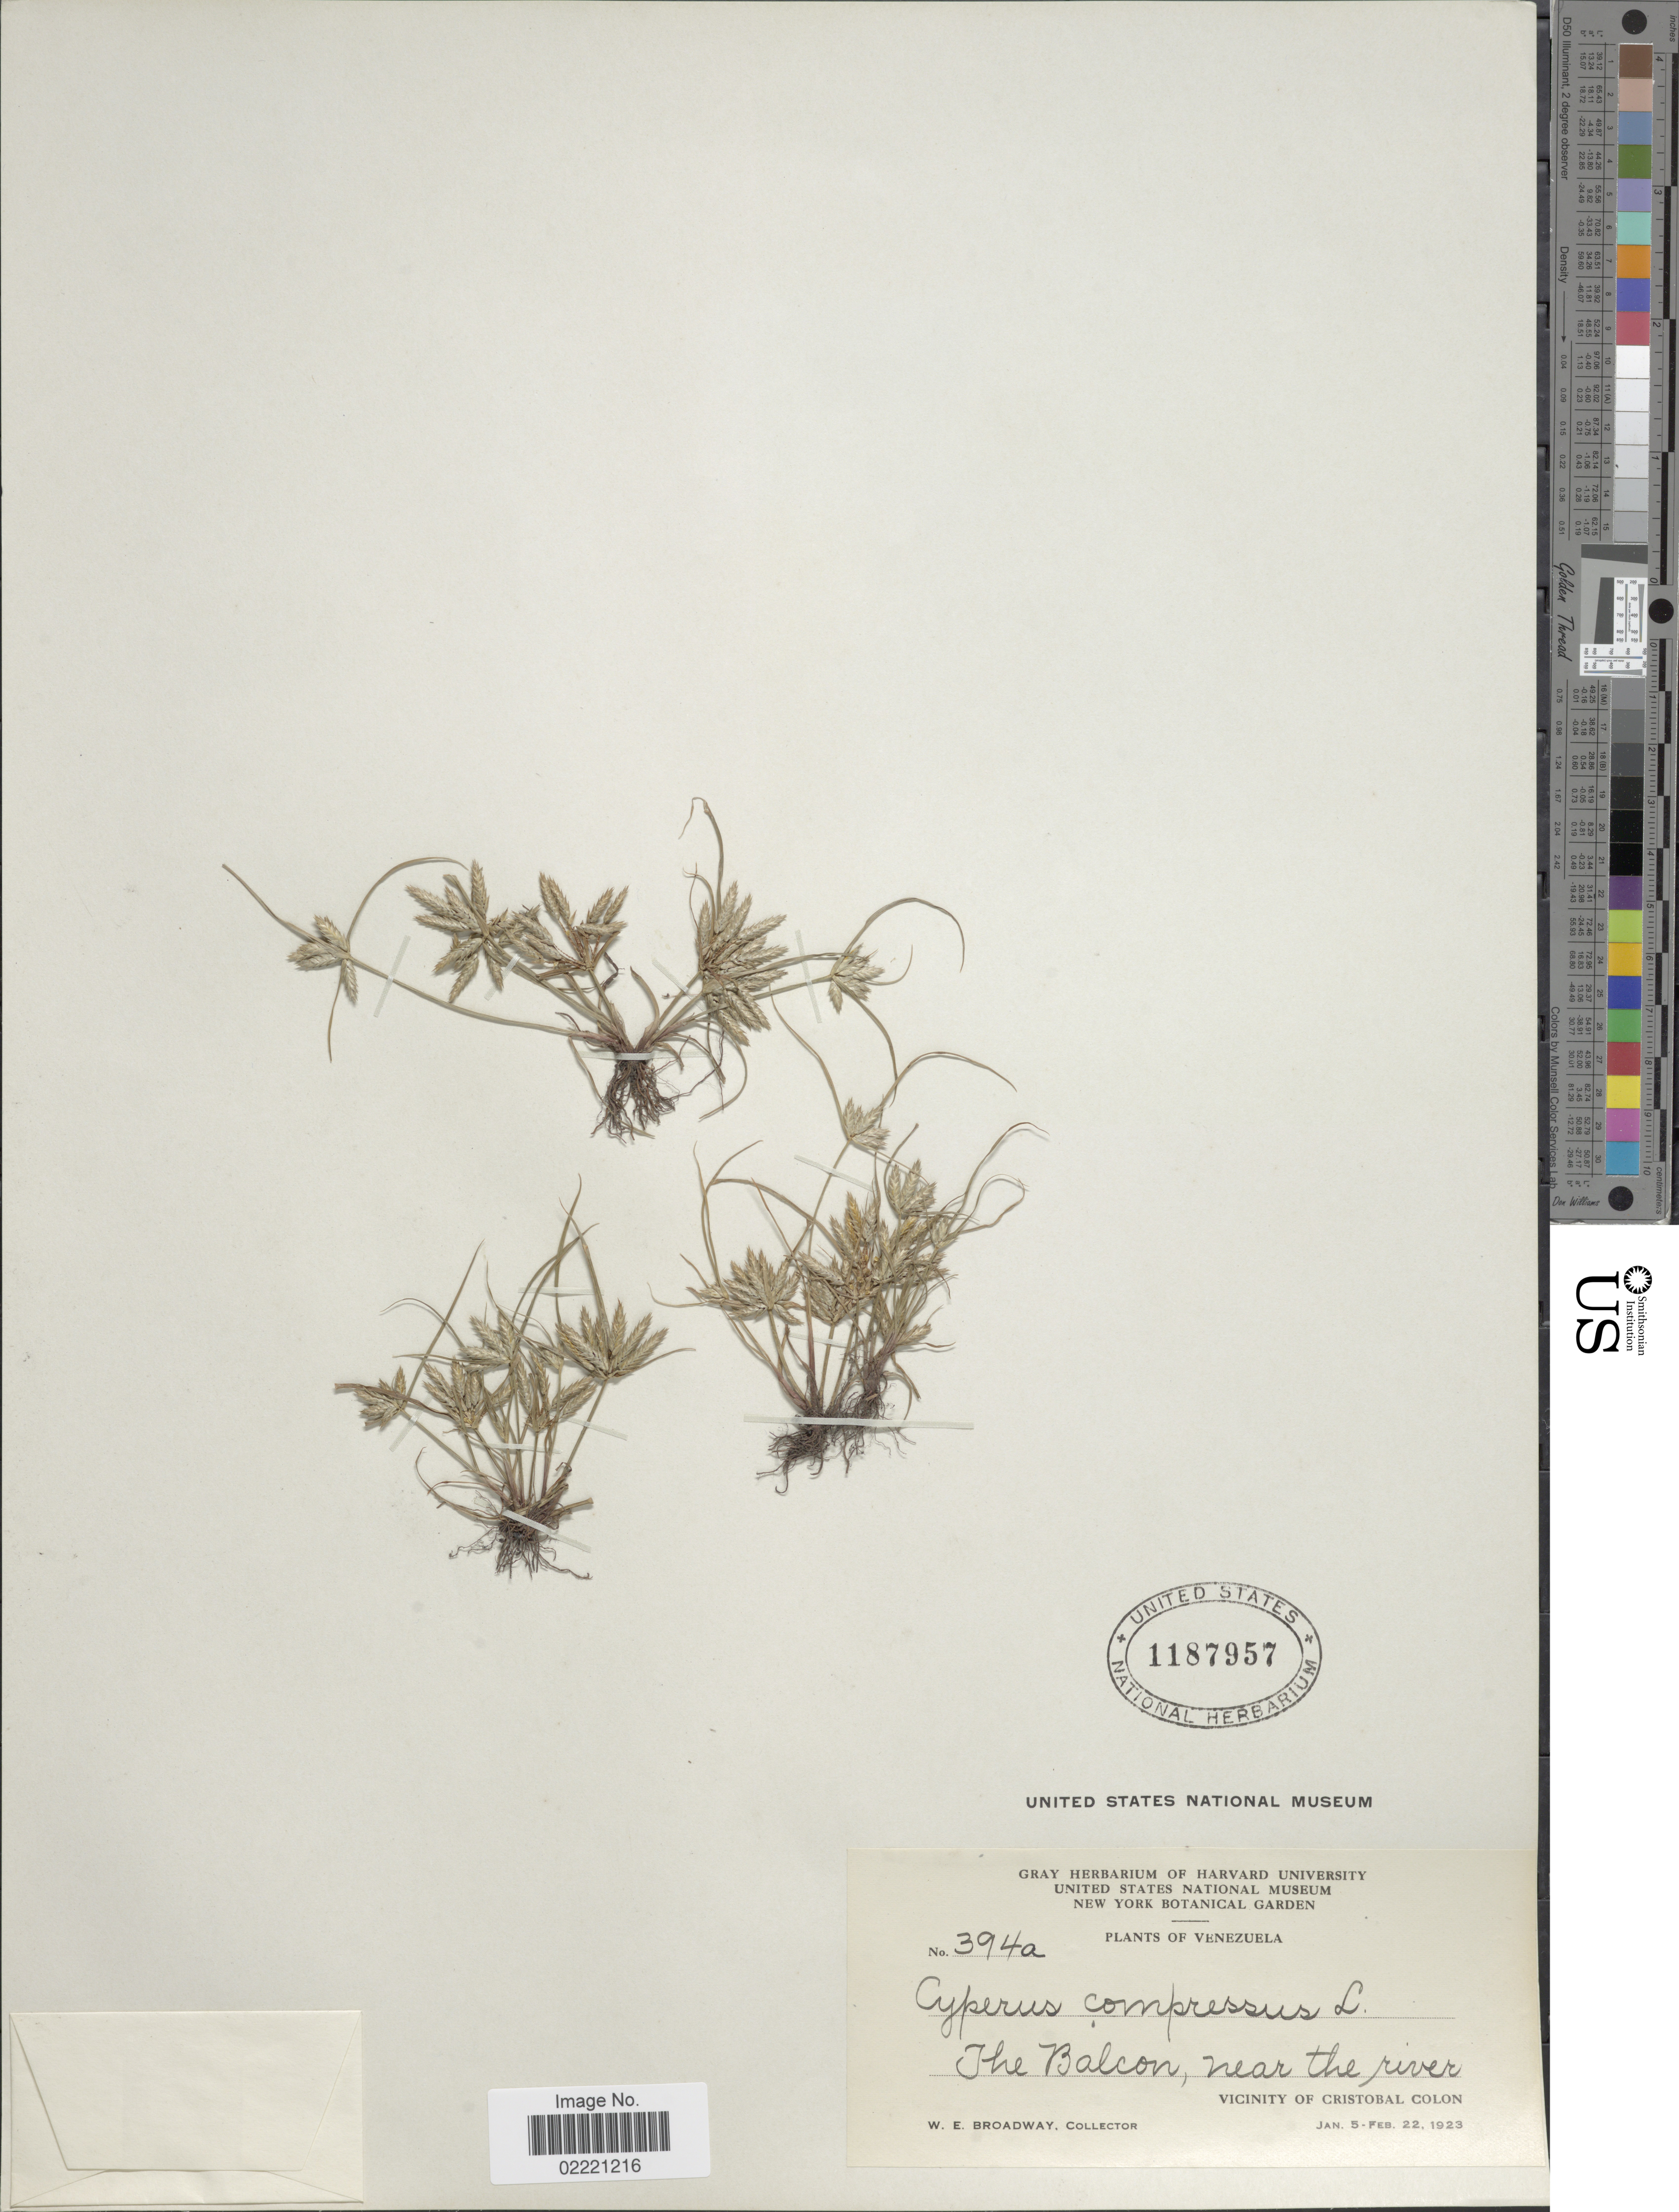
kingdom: Plantae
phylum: Tracheophyta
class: Liliopsida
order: Poales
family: Cyperaceae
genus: Cyperus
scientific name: Cyperus compressus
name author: L.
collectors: W. E. Broadway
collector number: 394a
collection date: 1923-01-05/1923-02-22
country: Venezuela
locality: In the Balcon, near the river, vicinity of Cristobal Colon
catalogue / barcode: US 1187957